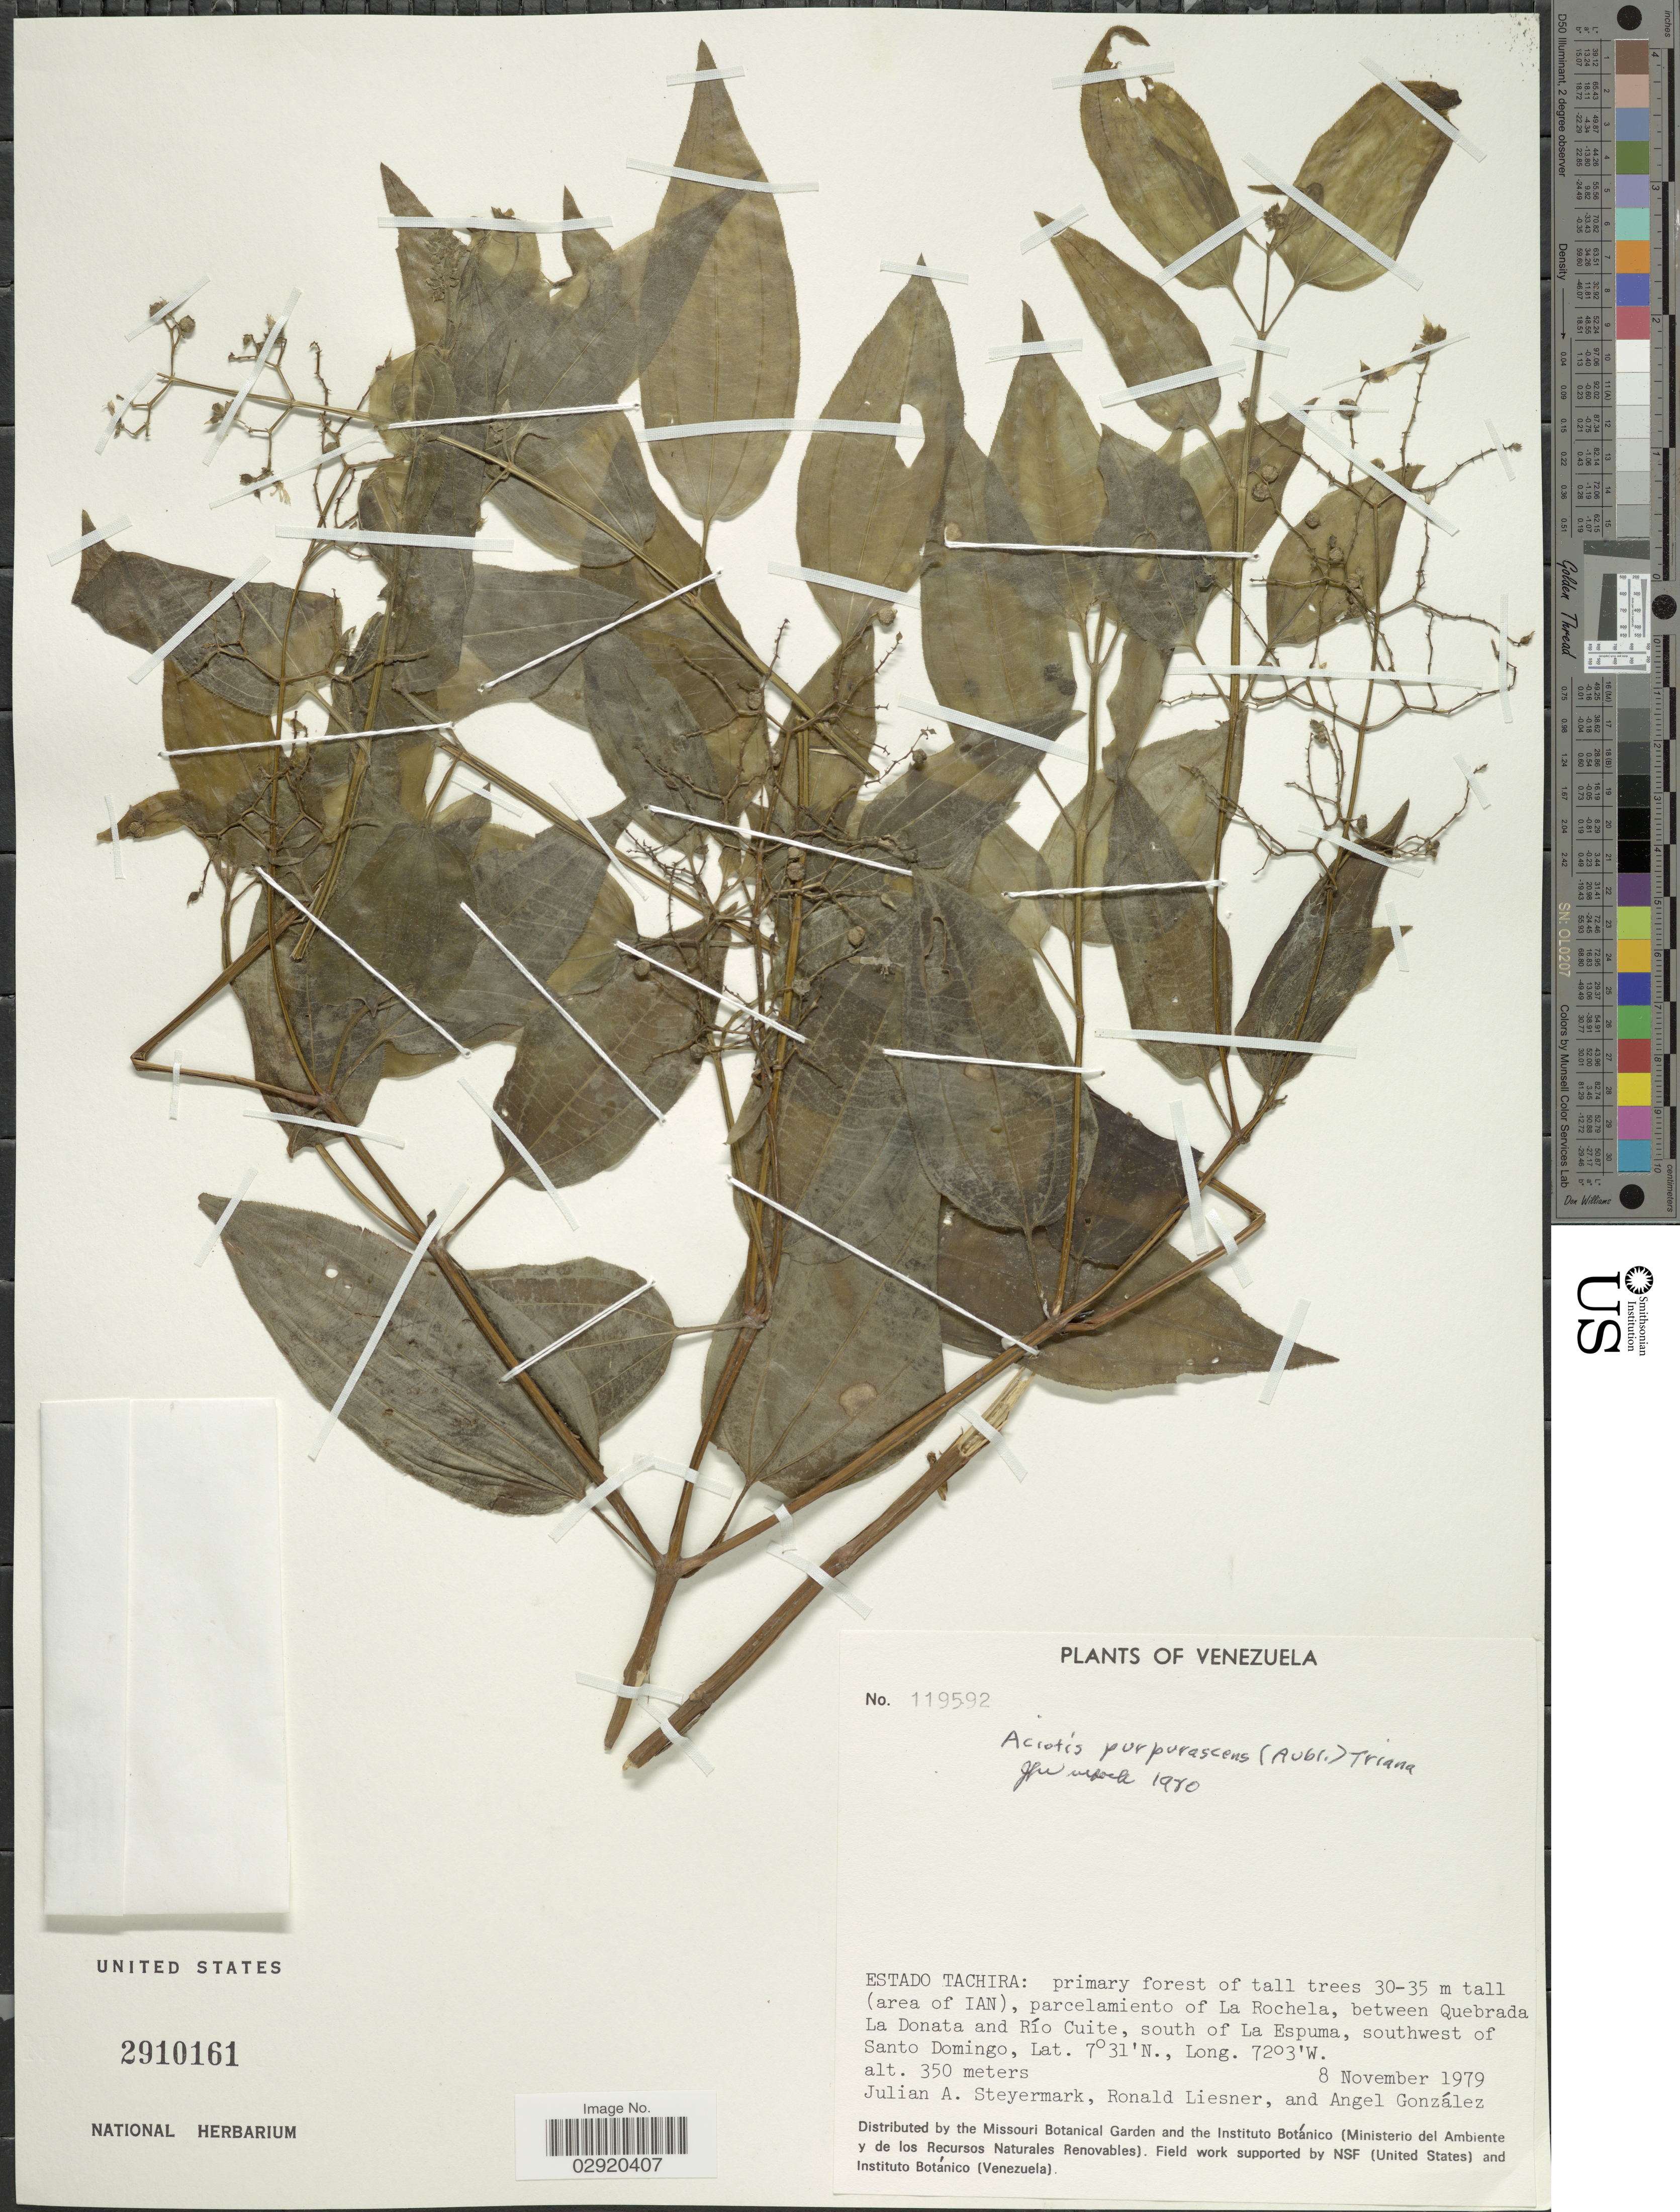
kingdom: Plantae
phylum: Tracheophyta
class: Magnoliopsida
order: Myrtales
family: Melastomataceae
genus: Aciotis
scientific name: Aciotis purpurascens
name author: (Aubl.) Triana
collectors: J. Steyermark, R. L. Liesner & A. C. González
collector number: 119592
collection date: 1979-11-08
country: Venezuela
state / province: Tachira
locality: Estado Tachira: primary forest of tall trees 30-35 m tall (area of Ian), parcelamiento of La Rochela, between Quebrada La Donata and Río Cuite, south of La Espuma, southwest of Santo Domingo.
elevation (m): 350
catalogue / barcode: US 2910161